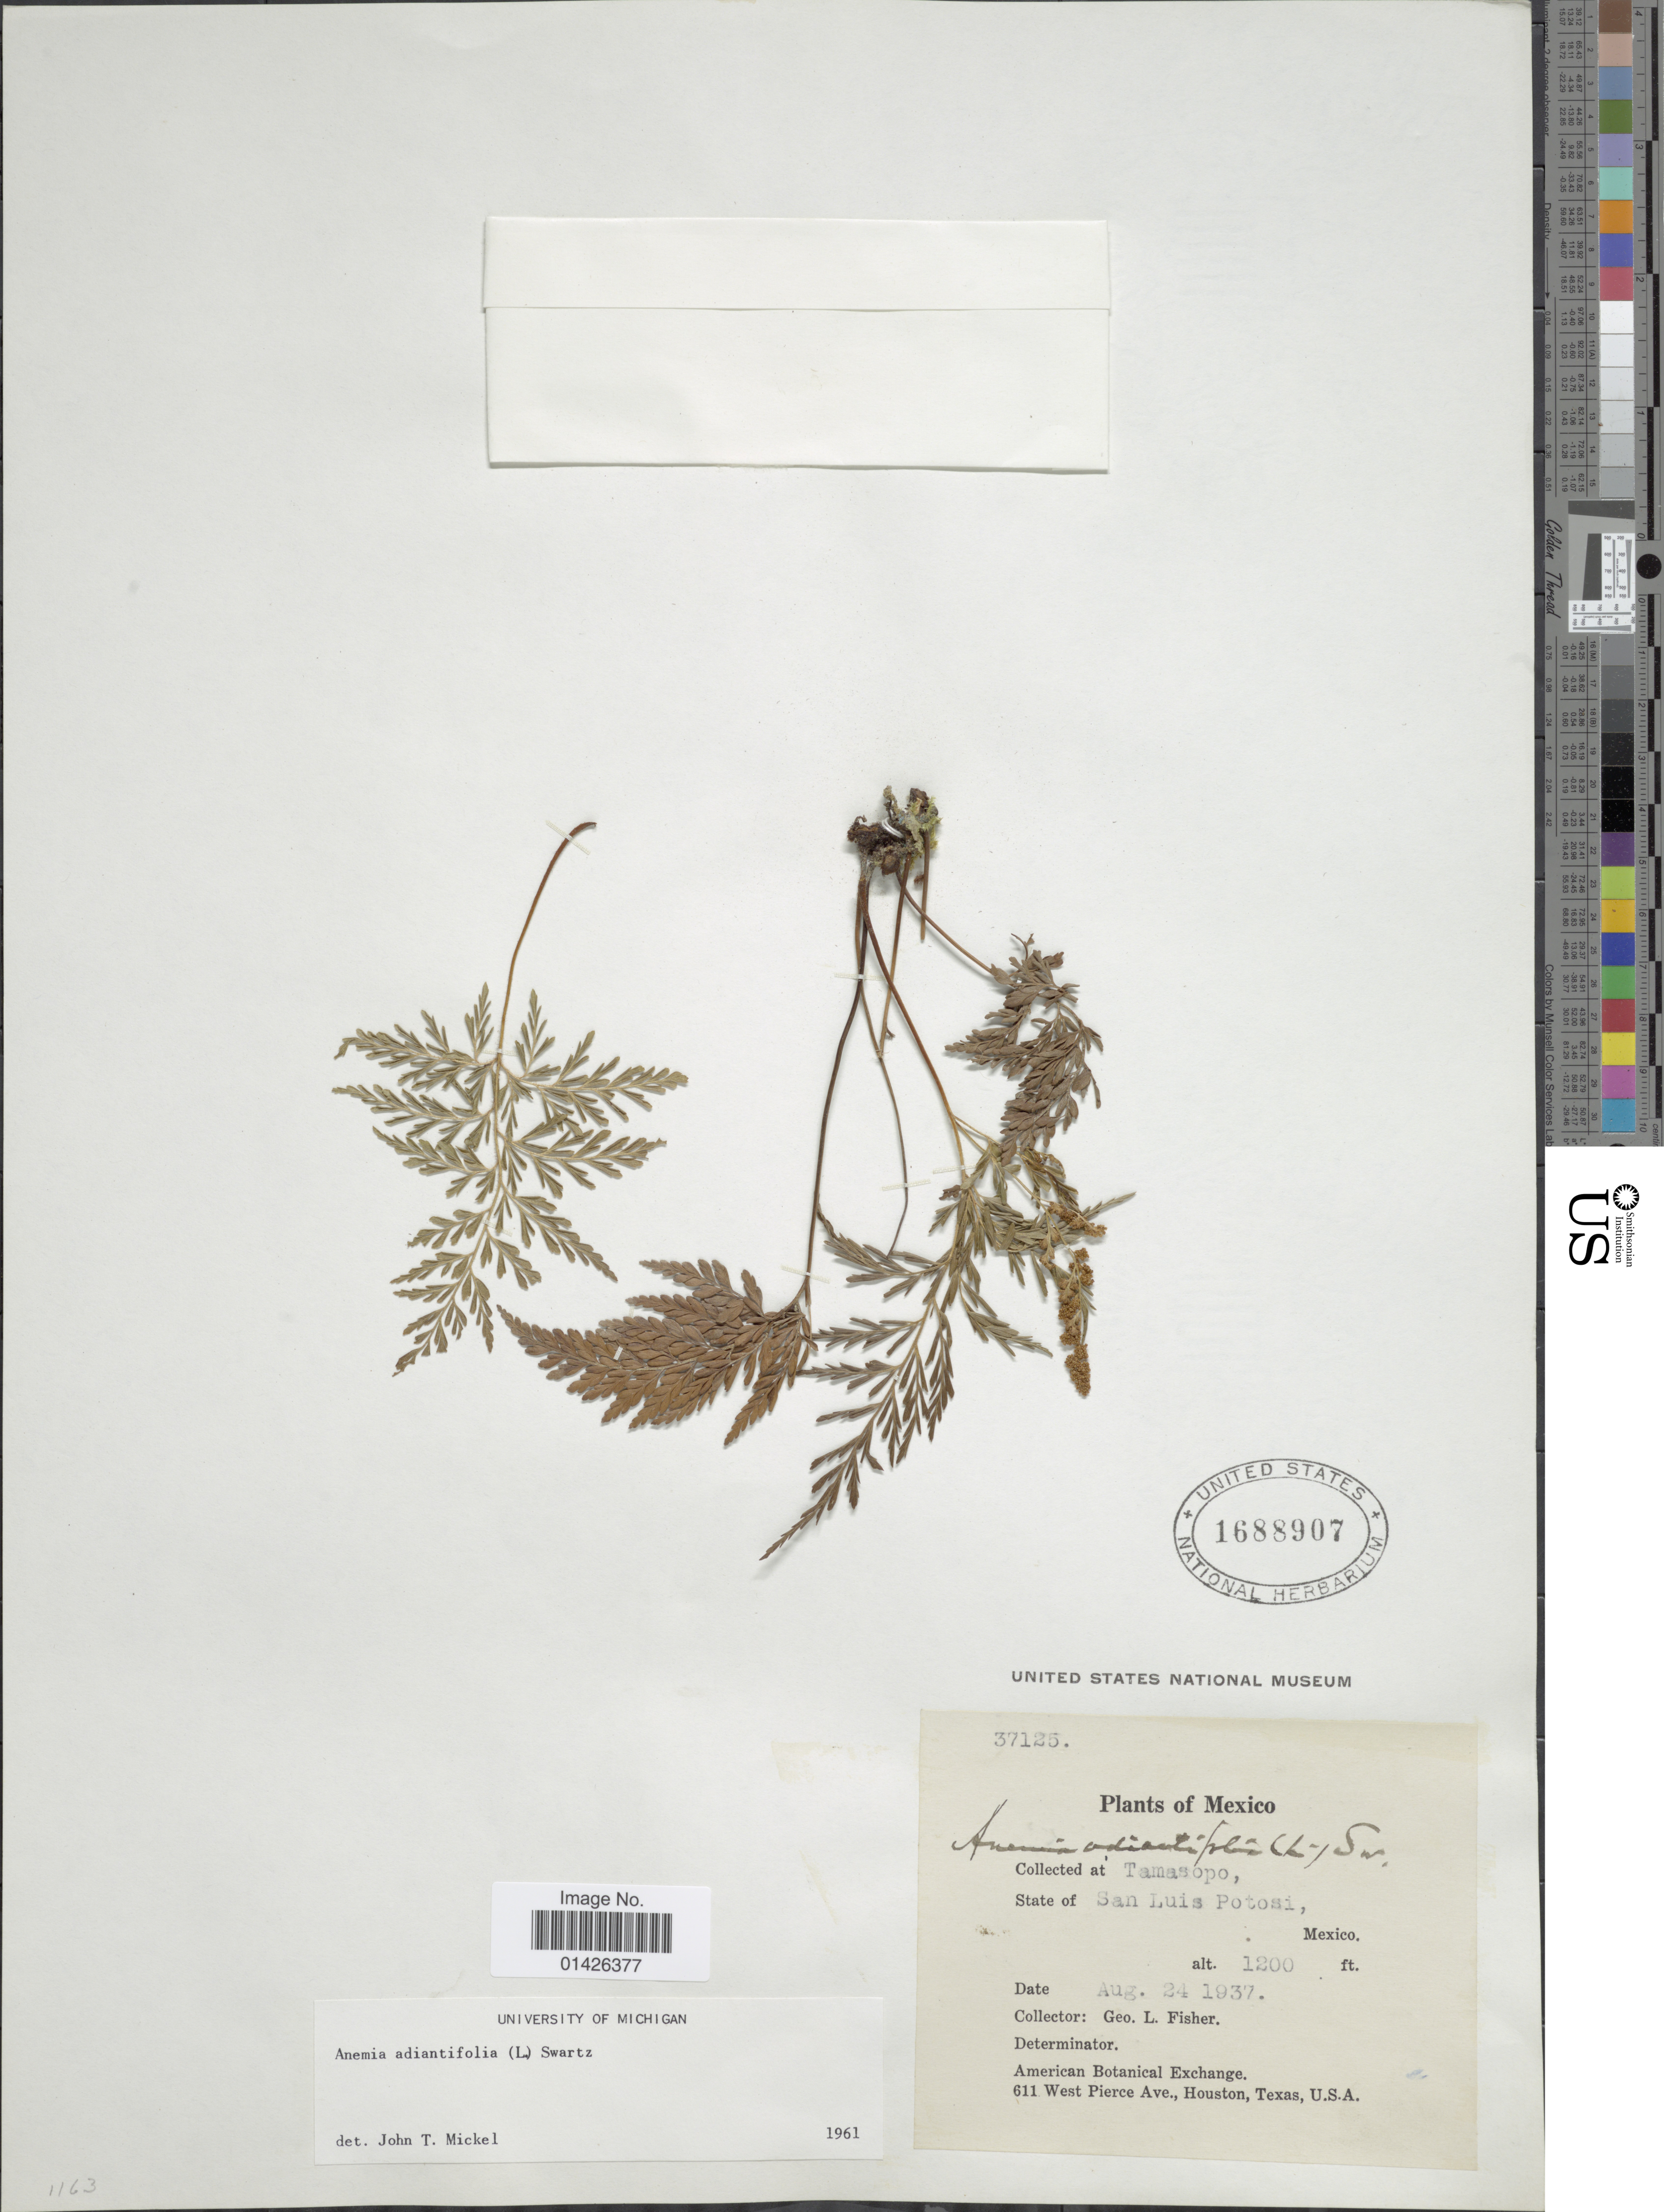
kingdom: Plantae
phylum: Tracheophyta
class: Polypodiopsida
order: Schizaeales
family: Anemiaceae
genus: Anemia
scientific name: Anemia adiantifolia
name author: (L.) Sw.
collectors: G. L. Fisher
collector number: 37125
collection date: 1937-08-24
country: Mexico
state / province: San Luis Potosí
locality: Tamasopo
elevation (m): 366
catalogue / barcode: US 1688907